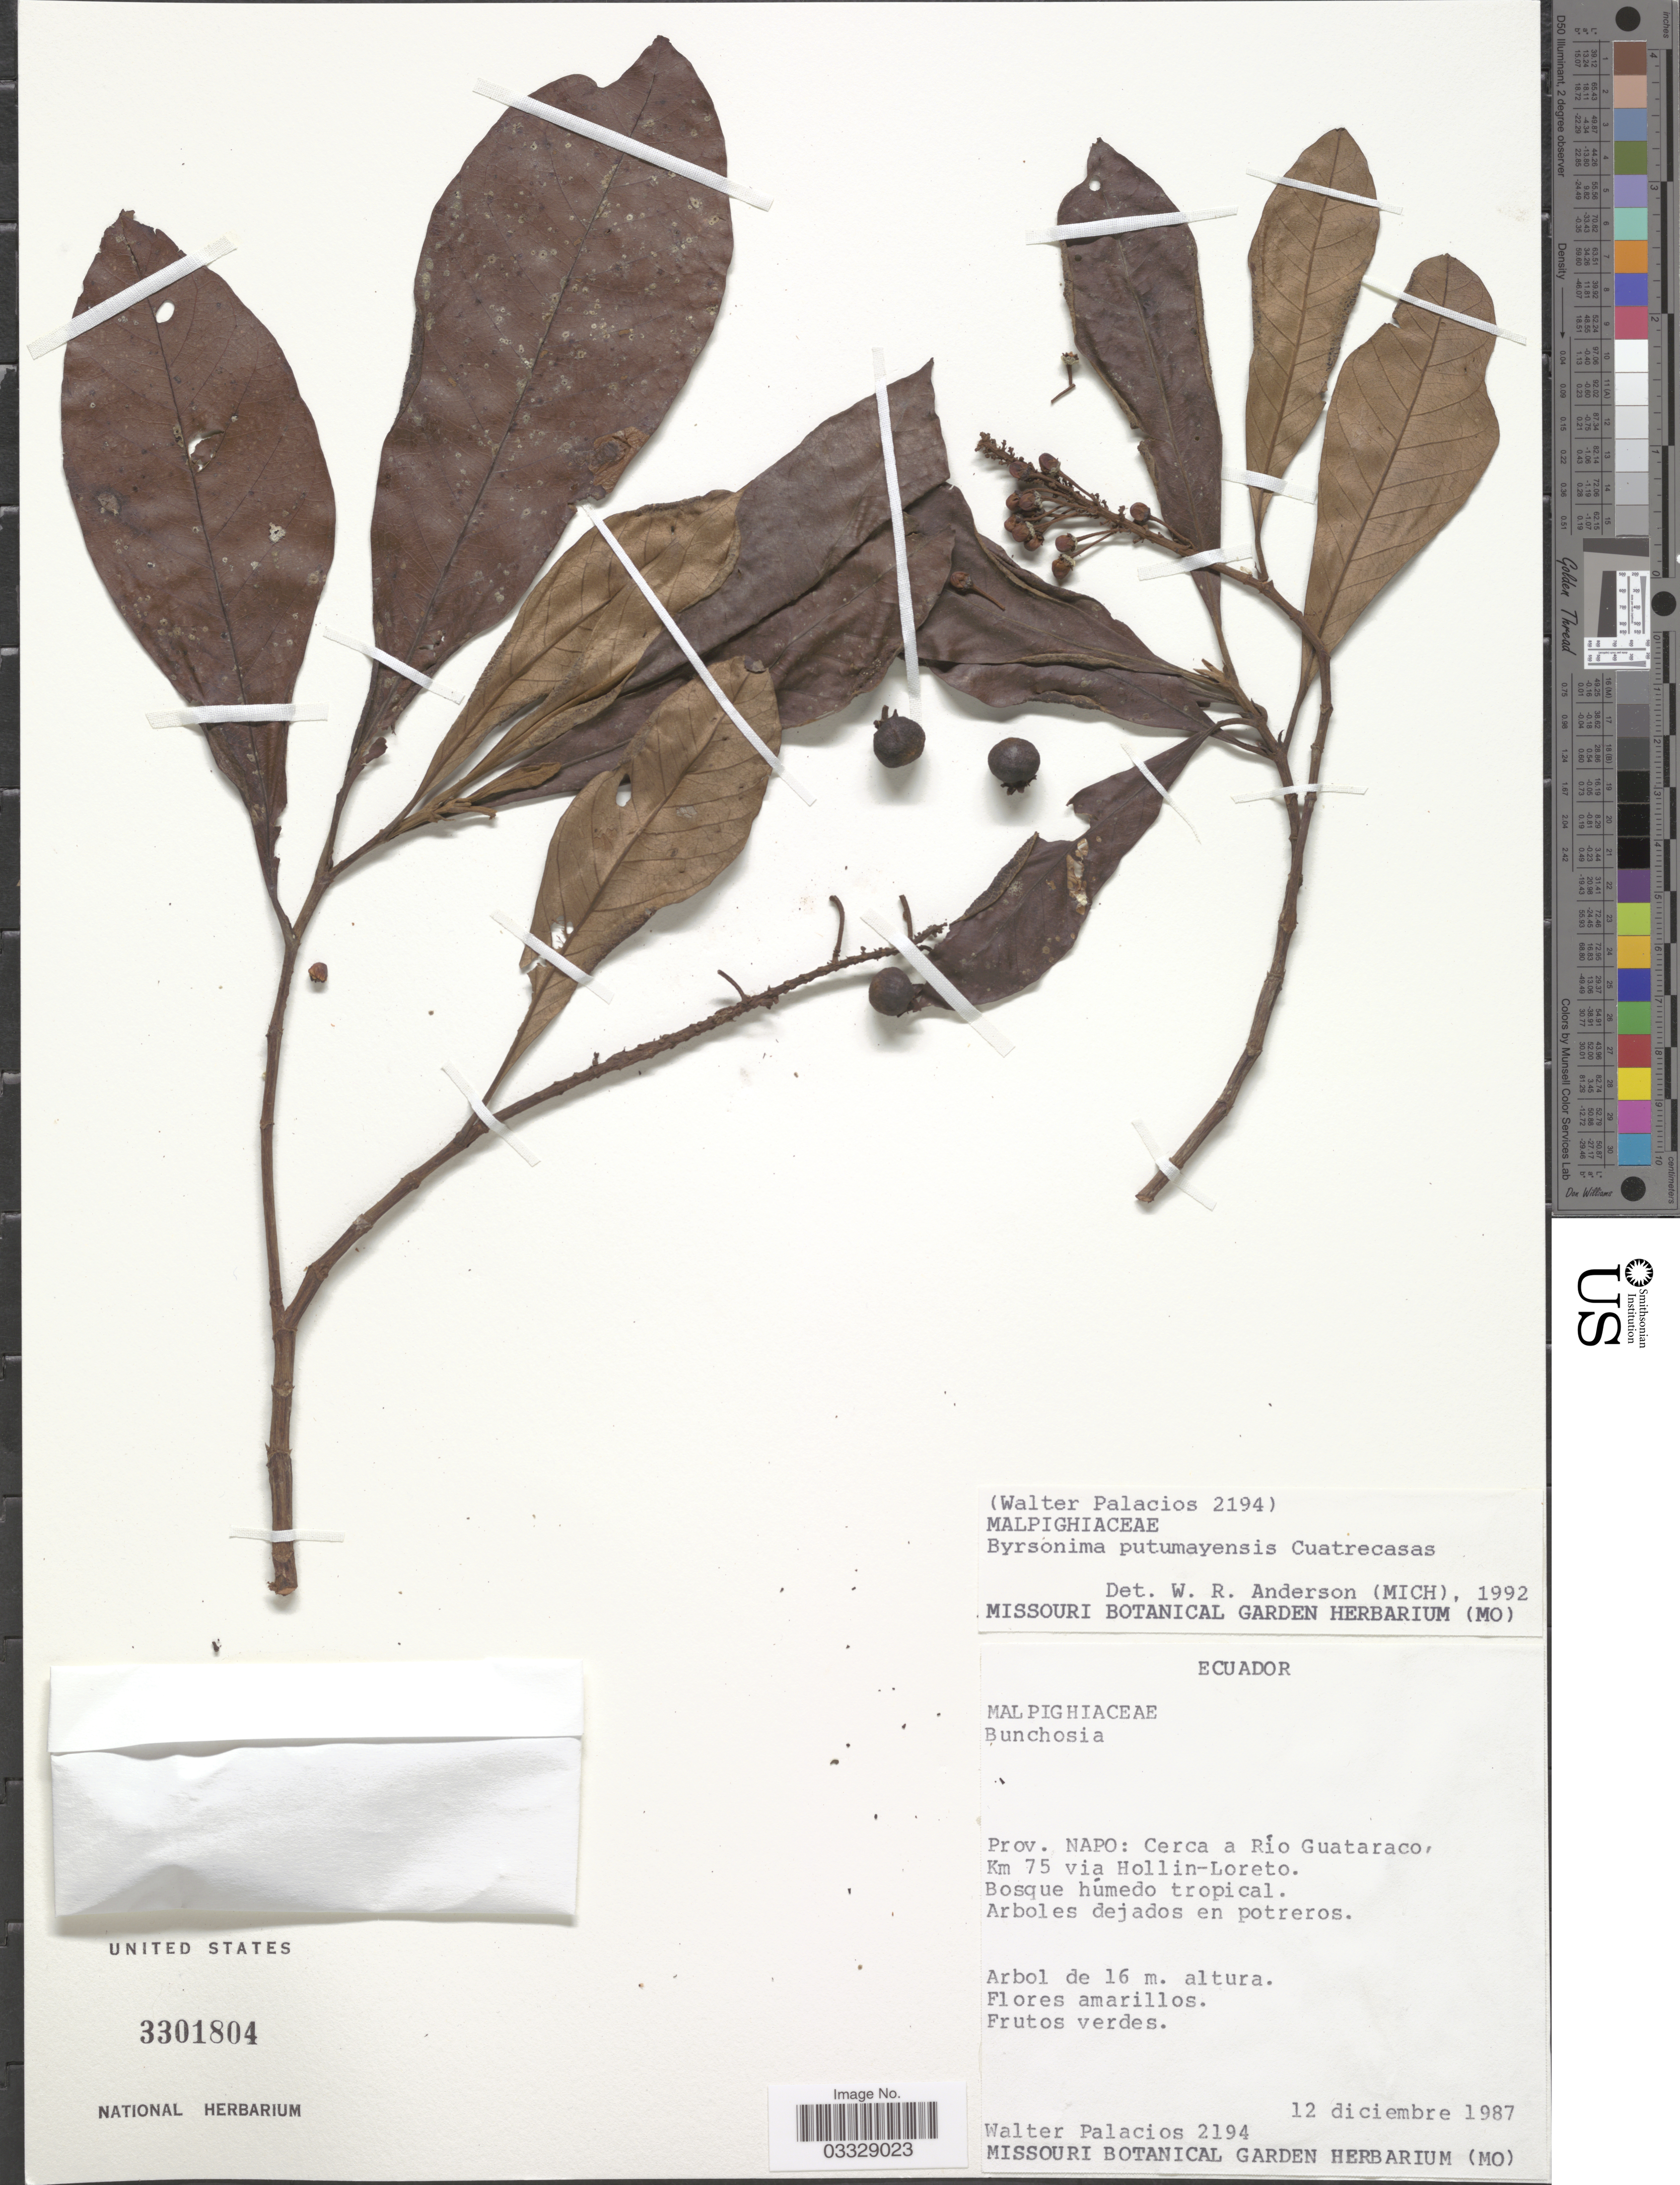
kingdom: Plantae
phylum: Tracheophyta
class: Magnoliopsida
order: Malpighiales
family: Malpighiaceae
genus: Byrsonima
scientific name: Byrsonima putumayensis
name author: Cuatrec.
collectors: W. Palacios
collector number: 2194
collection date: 1987-12-12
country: Ecuador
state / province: Napo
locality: Cerca a Río Guataraco, Km 75 via Hollin-Loreto.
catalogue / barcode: US 3301804